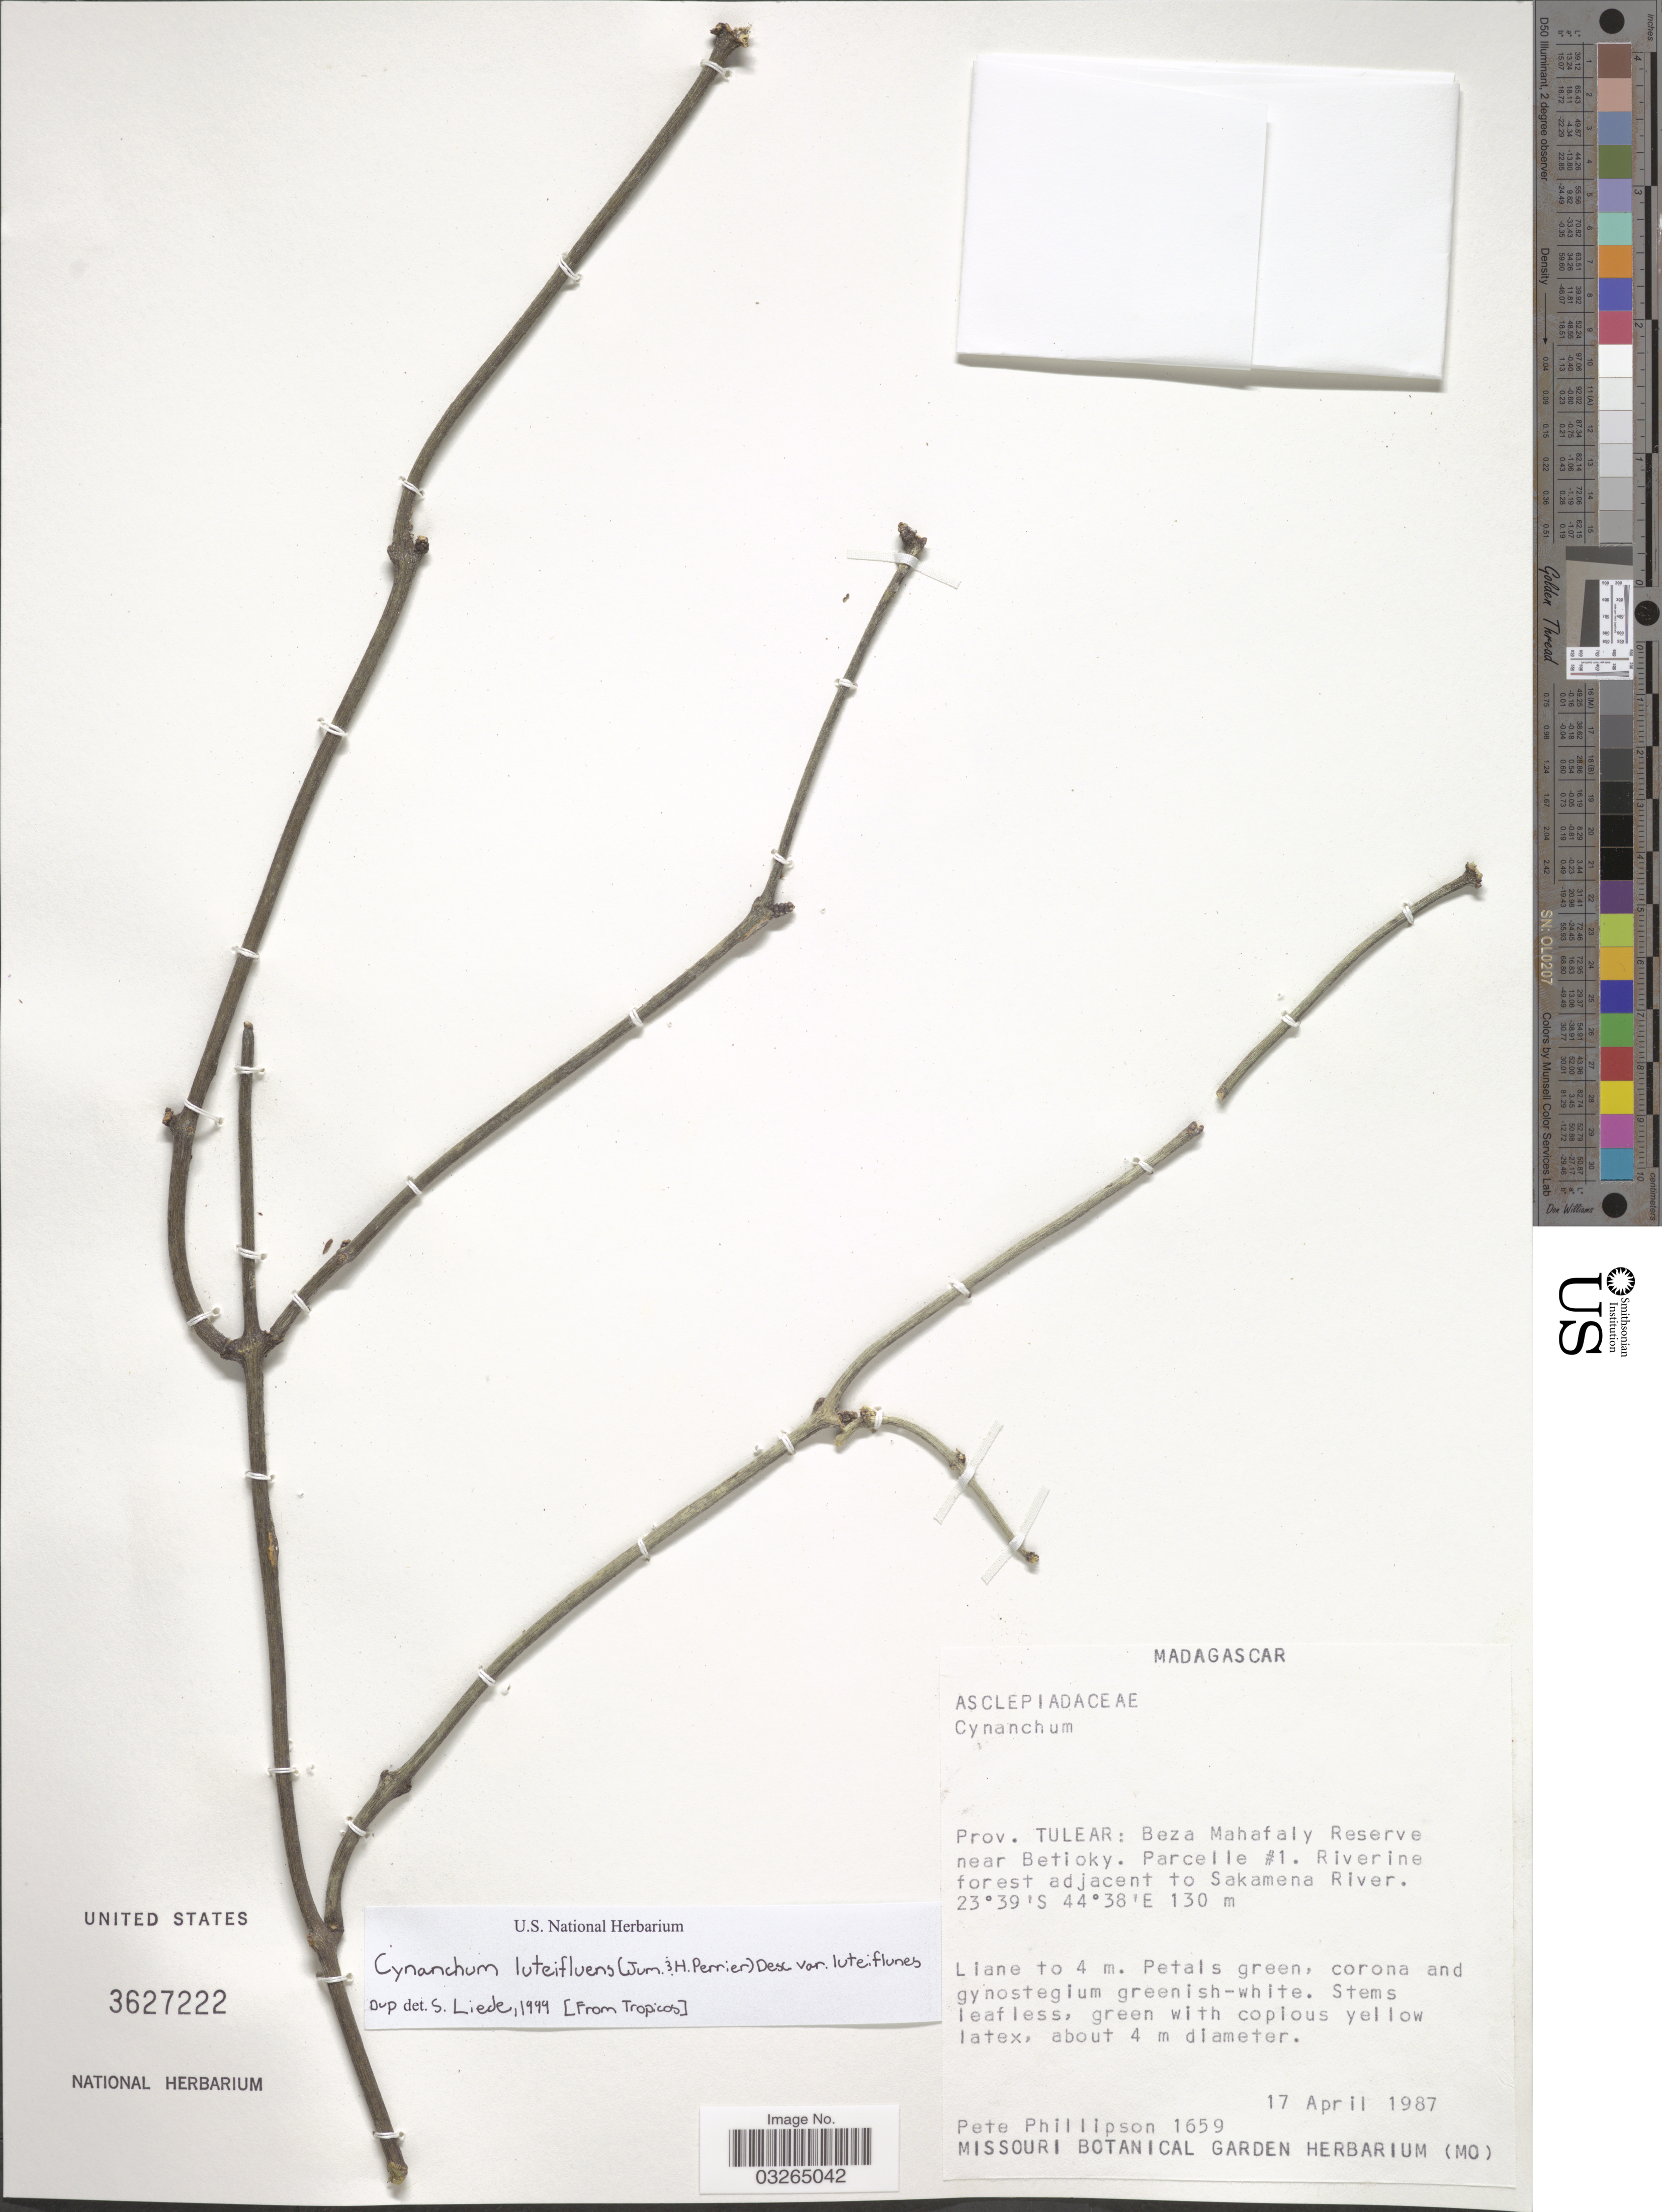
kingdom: Plantae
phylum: Tracheophyta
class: Magnoliopsida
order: Gentianales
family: Apocynaceae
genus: Cynanchum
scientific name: Cynanchum luteifluens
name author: (Jum. & H. Perrier) Desc.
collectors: P. B. Phillipson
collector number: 1659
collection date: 1987-04-17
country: Madagascar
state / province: Atsimo-Andrefana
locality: Prov. Tulear: Beza Mahafaly Reserve near Betioky. Parcelle #1. Riverine forest adjacent to Sakamena River.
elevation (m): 130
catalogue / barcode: US 3627222